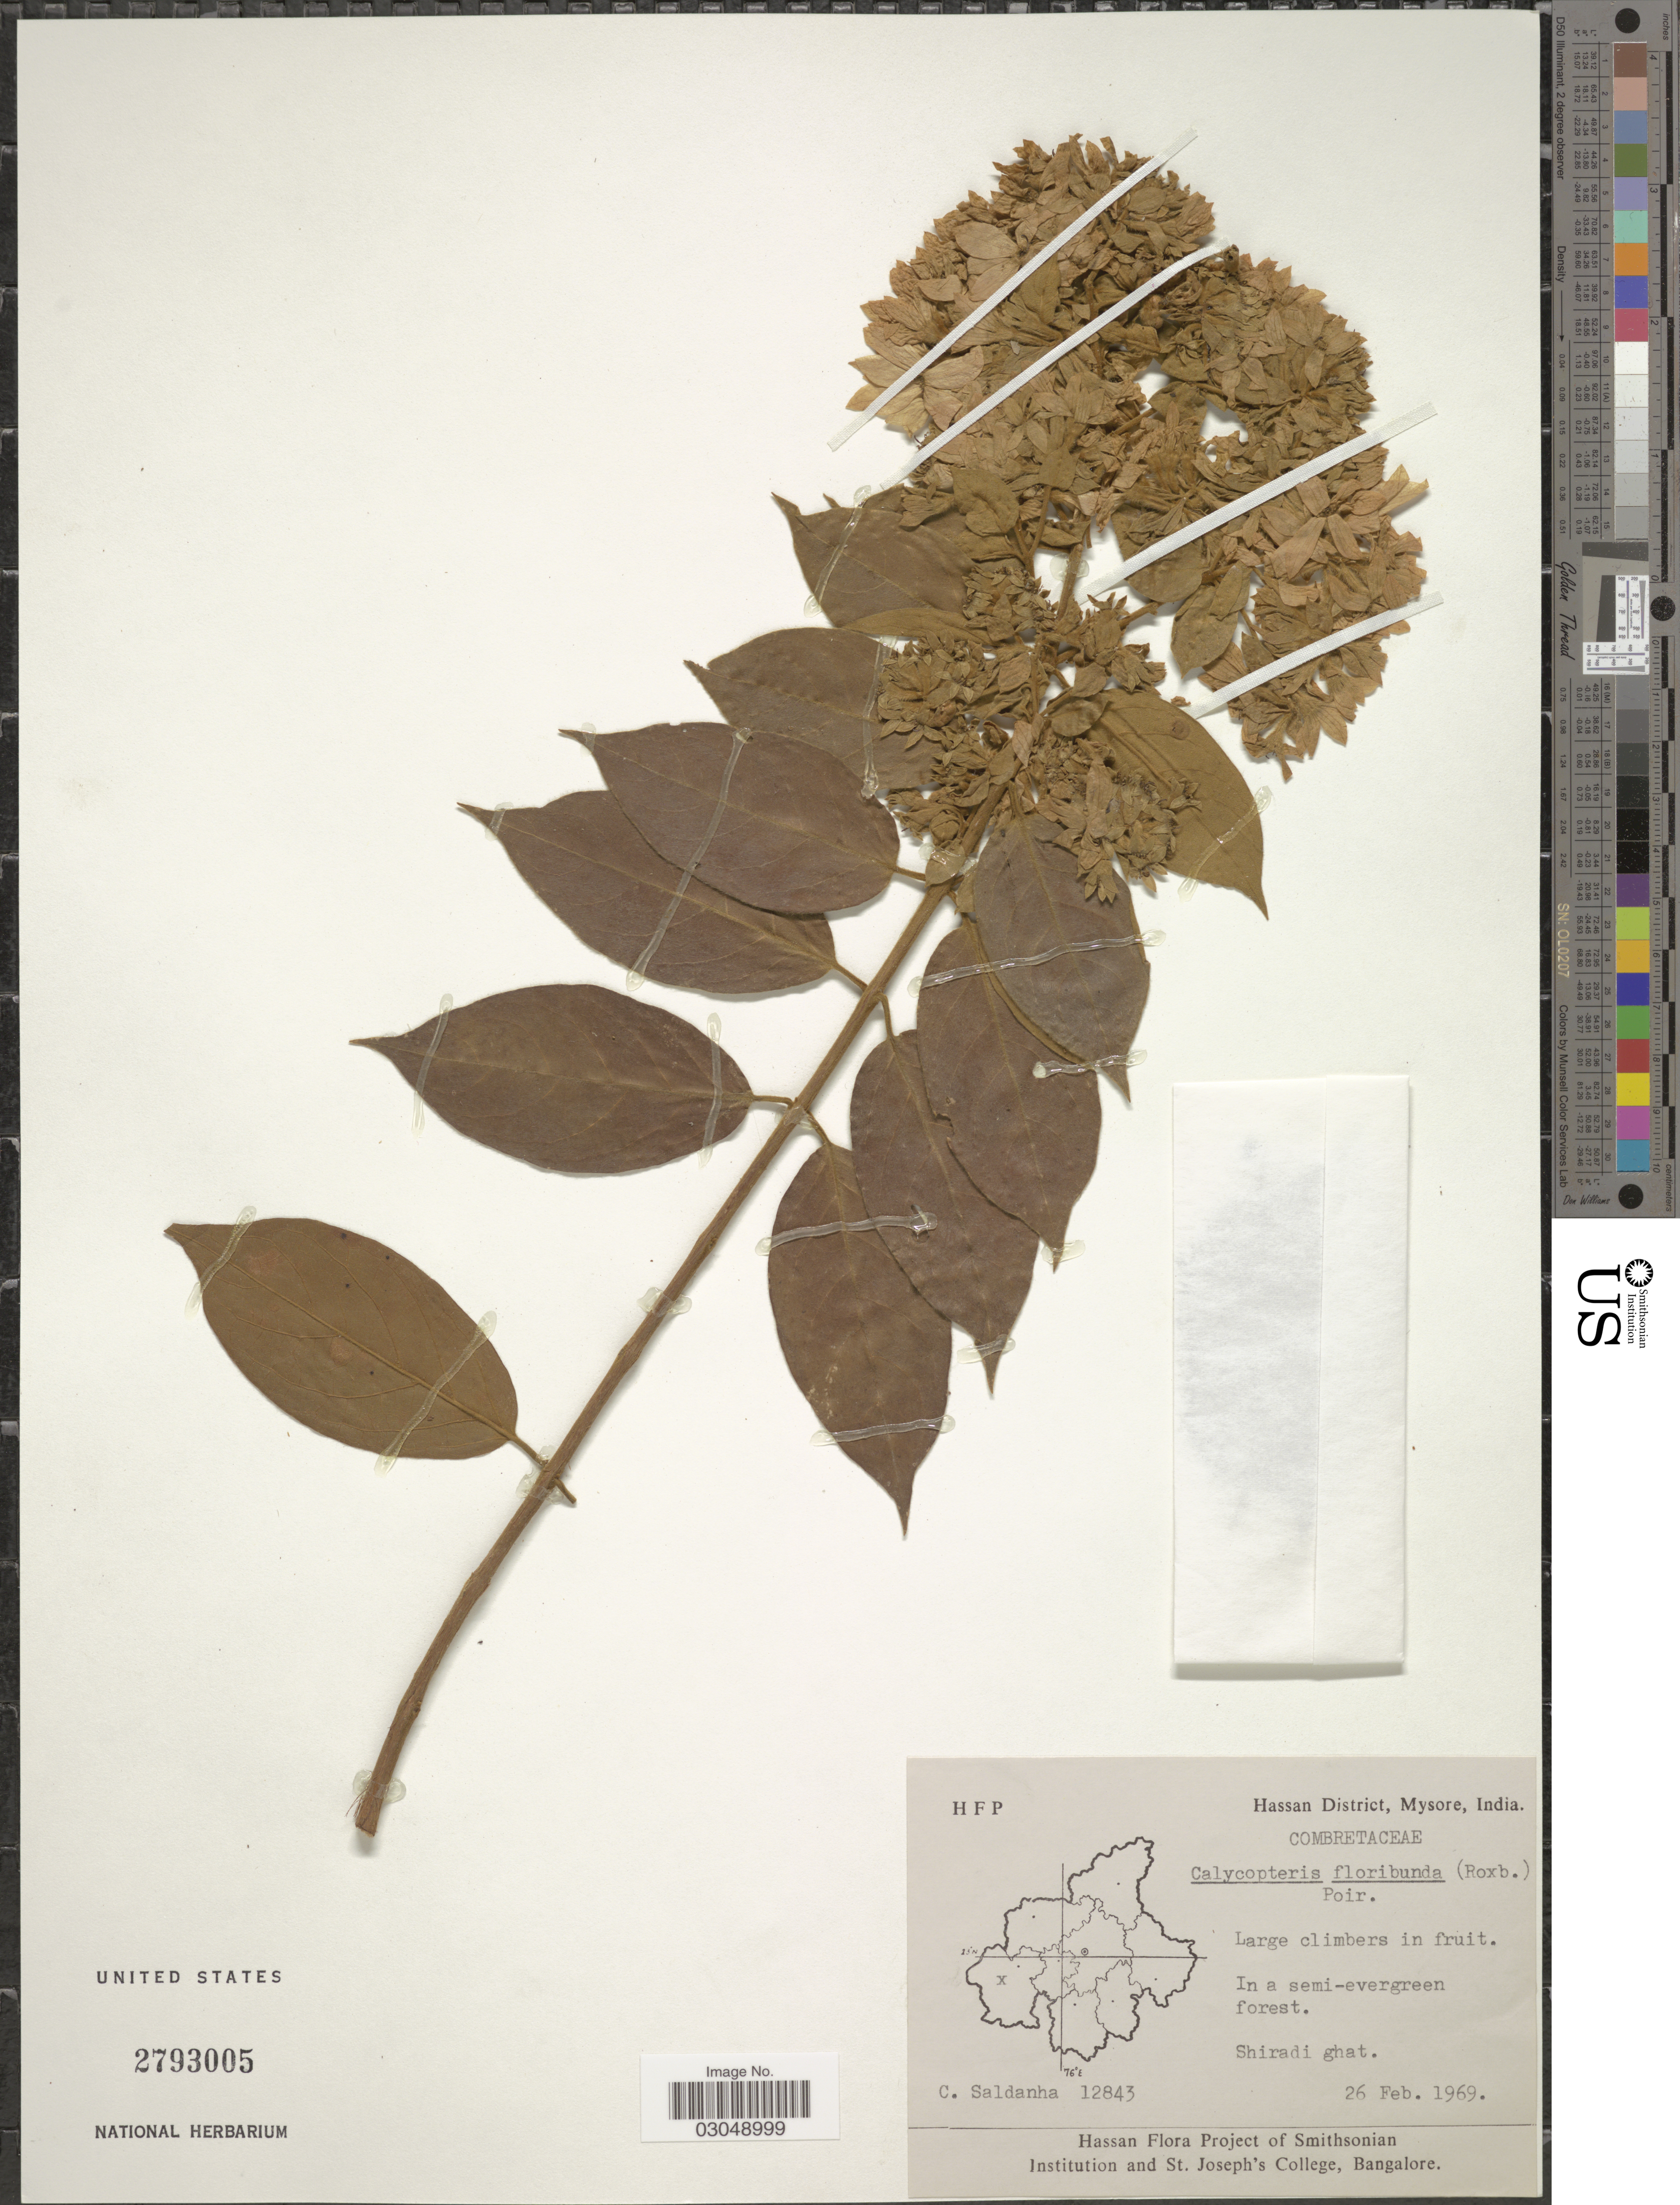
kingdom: Plantae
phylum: Tracheophyta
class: Magnoliopsida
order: Myrtales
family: Combretaceae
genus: Getonia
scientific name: Getonia floribunda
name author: Roxb.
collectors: C. Saldanha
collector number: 12843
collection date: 1969-02-26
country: India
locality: Hassan District, Mysore. Shiradi ghat.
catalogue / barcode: US 2793005